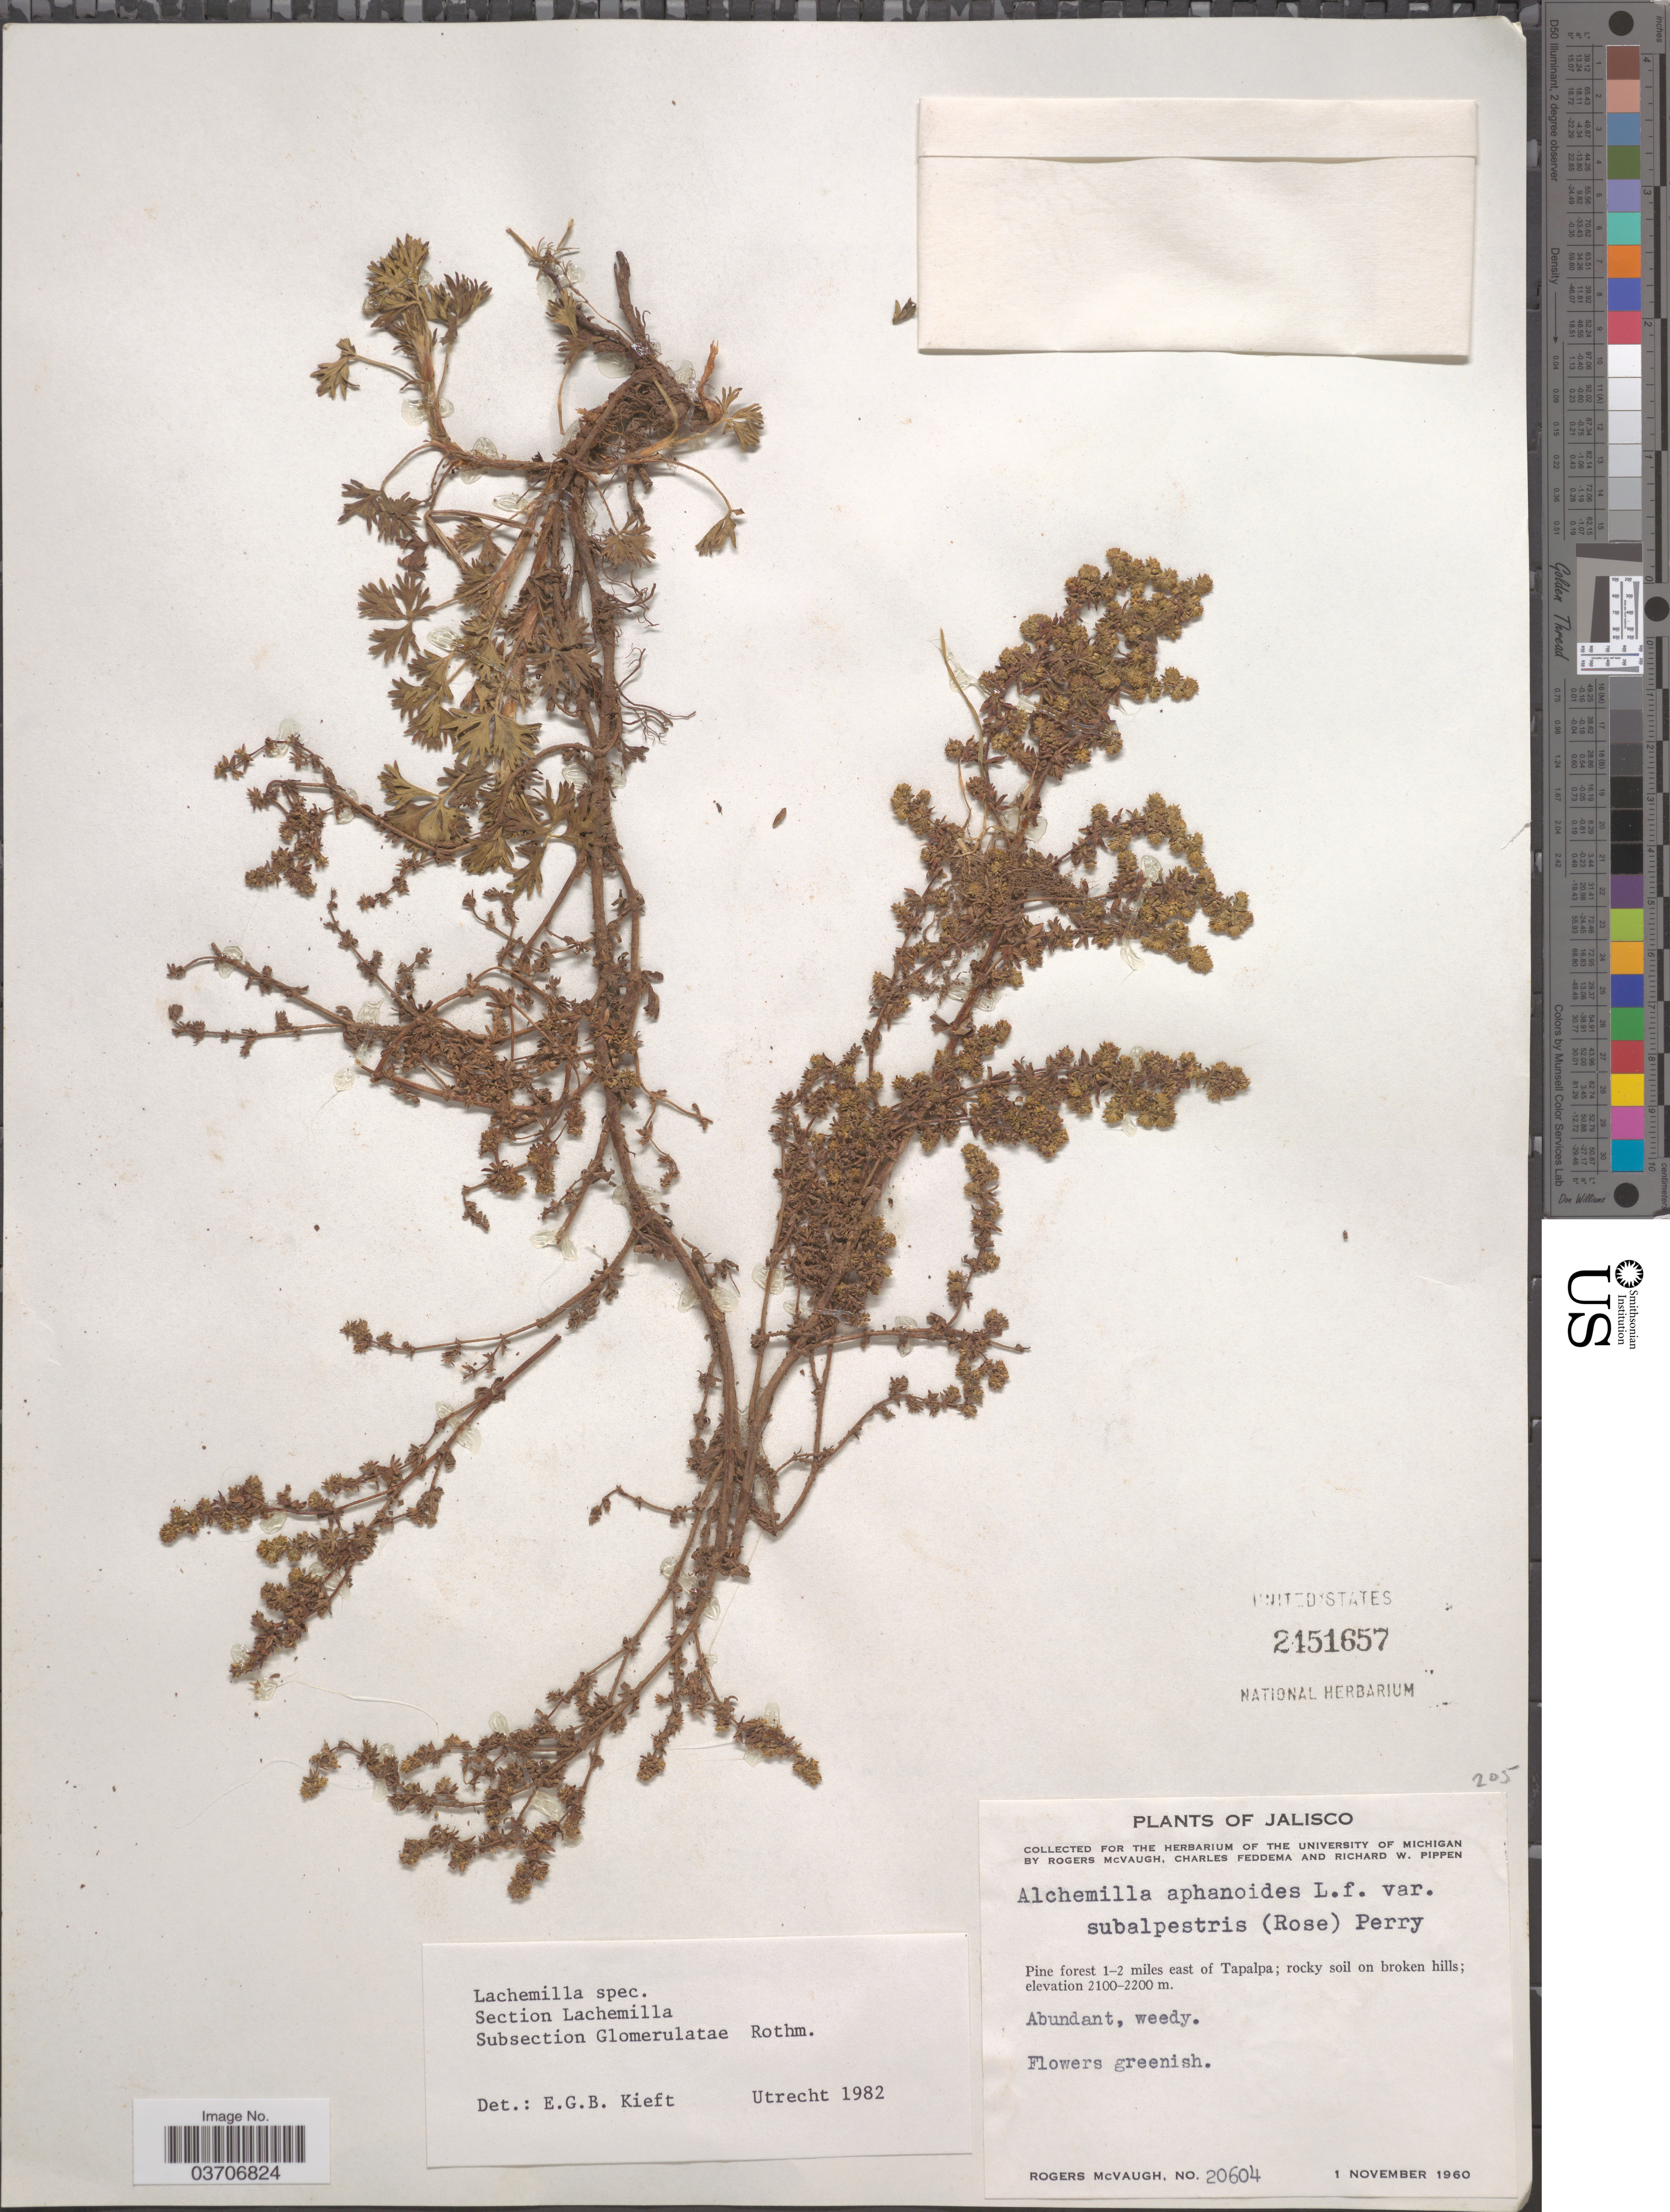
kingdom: Plantae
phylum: Tracheophyta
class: Magnoliopsida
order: Rosales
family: Rosaceae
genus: Lachemilla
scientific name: Lachemilla sp.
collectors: R. McVaugh, C. Feddema & R. W. Pippen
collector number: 20604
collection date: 1960-11-01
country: Mexico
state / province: Jalisco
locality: Pine forest 1-2 miles east of Tapalpa.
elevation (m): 2100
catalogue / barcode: US 2451657